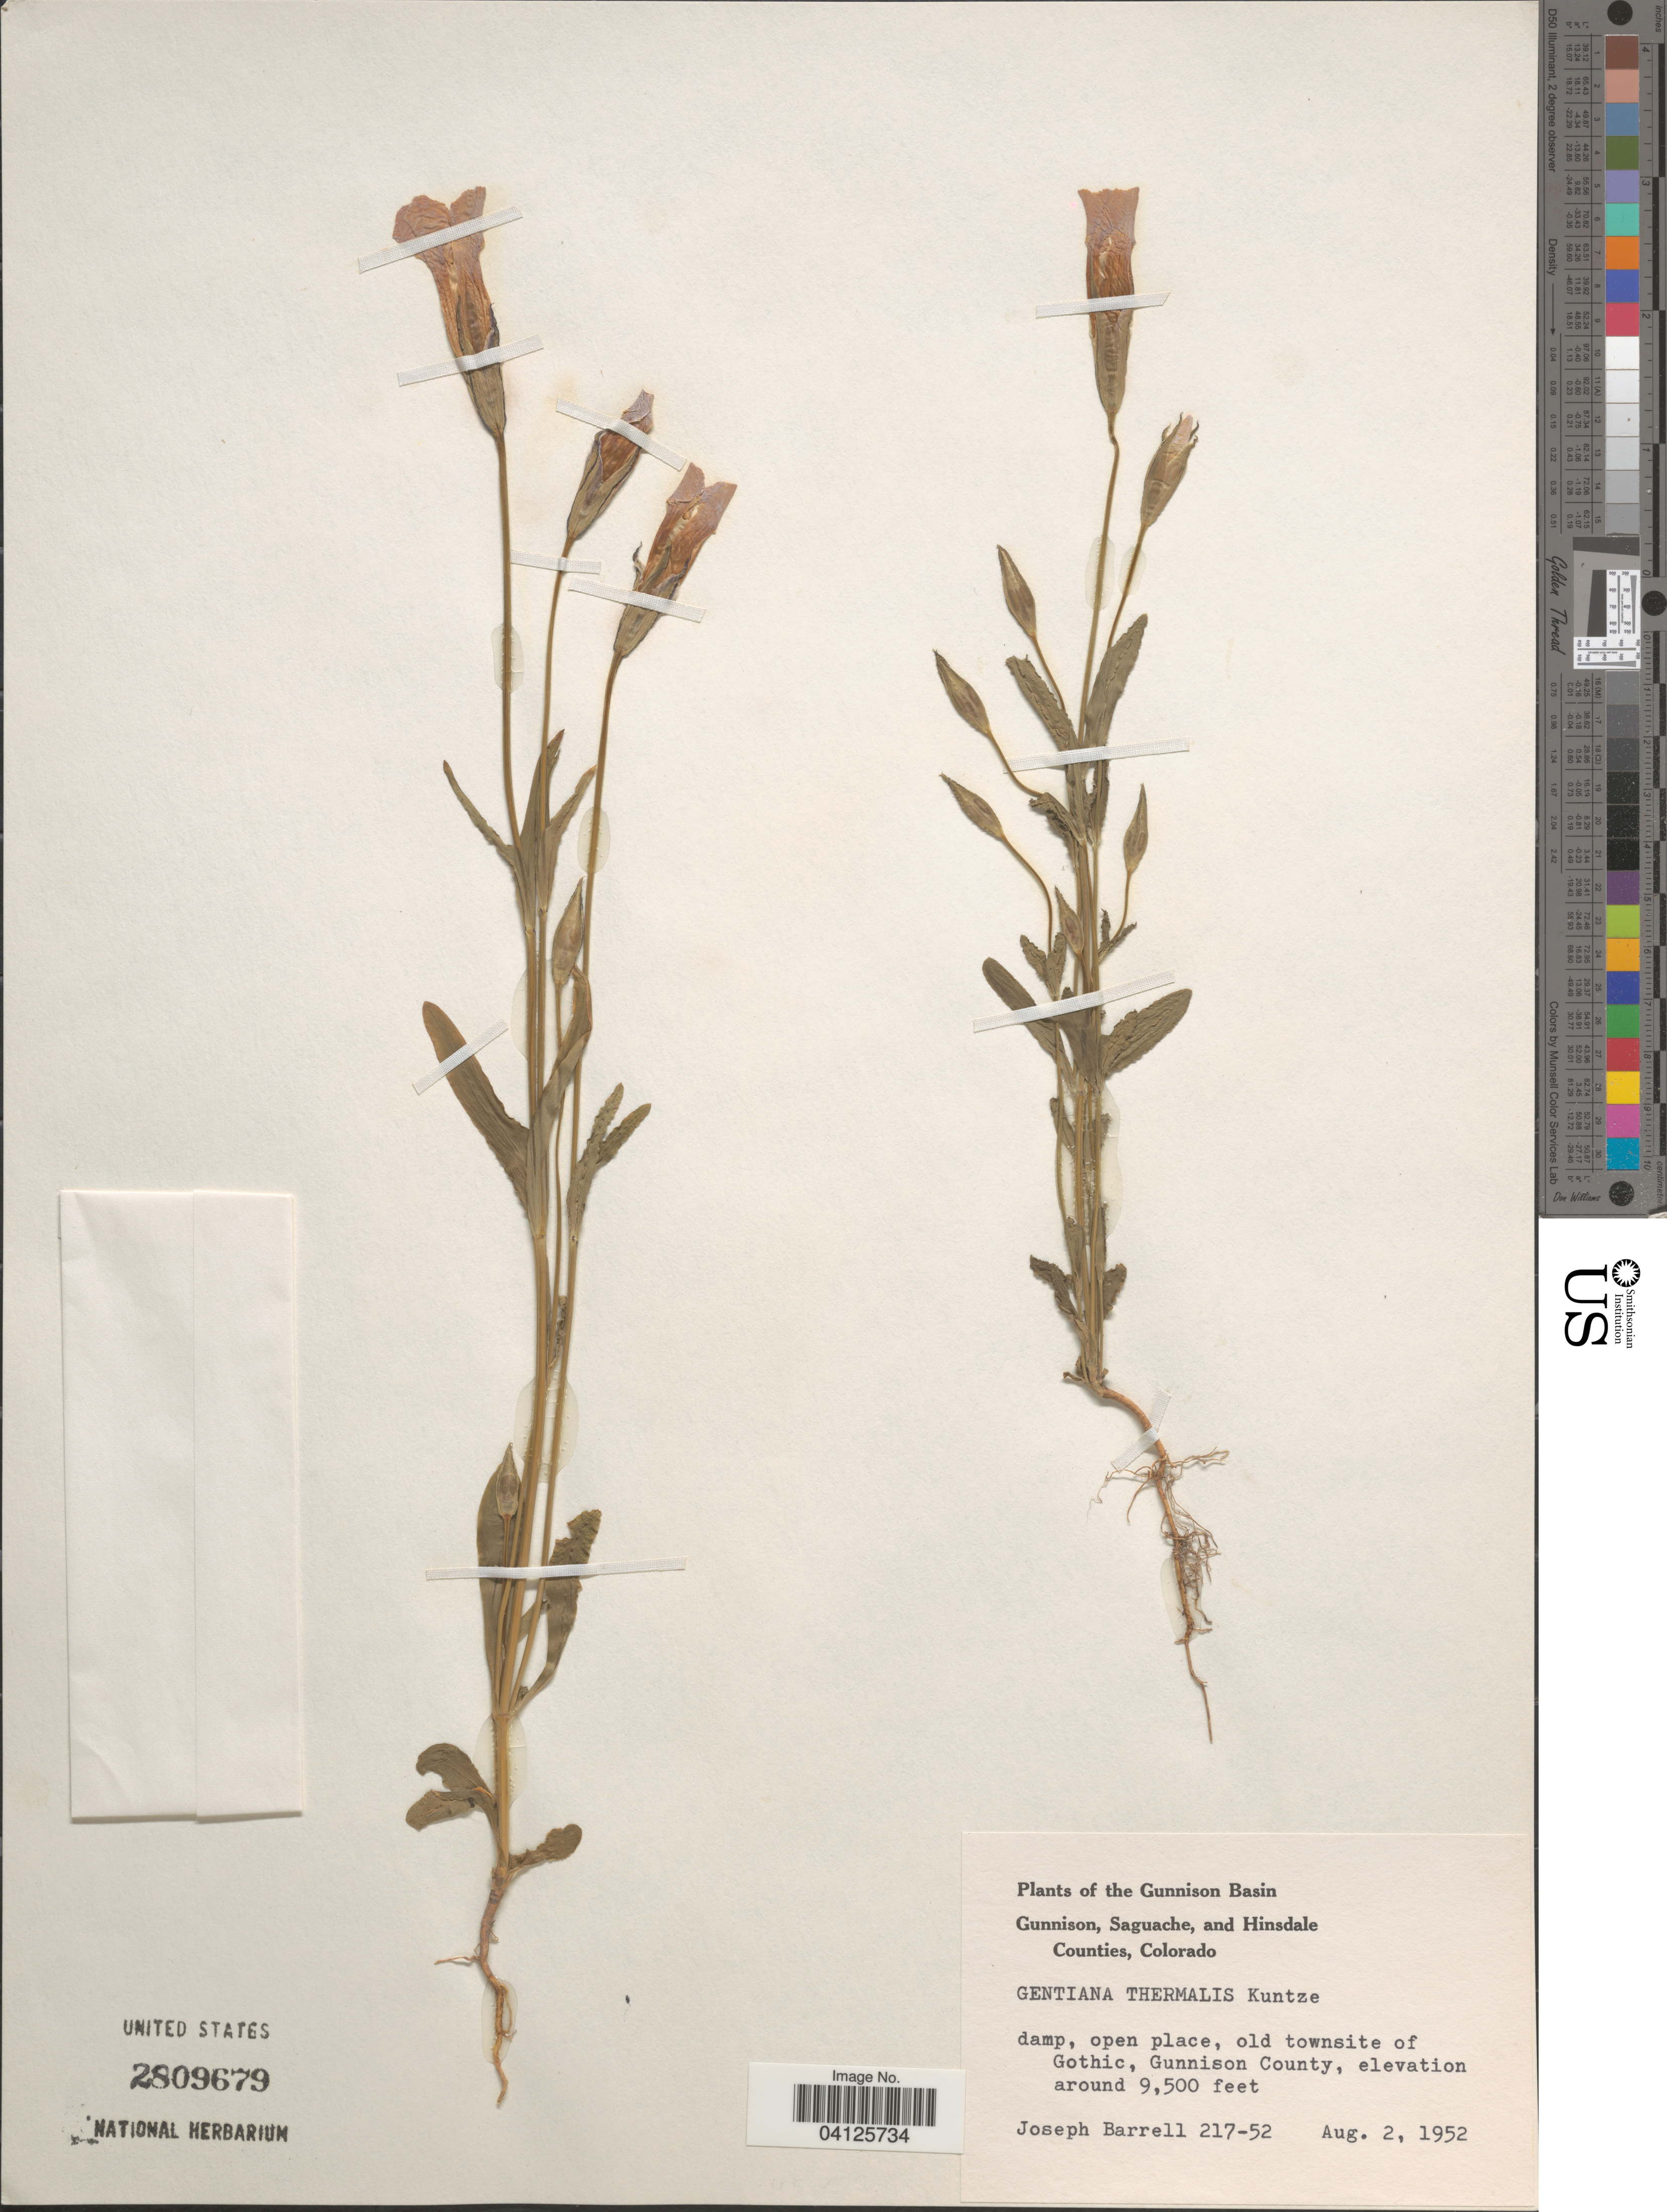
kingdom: Plantae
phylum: Tracheophyta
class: Magnoliopsida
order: Gentianales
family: Gentianaceae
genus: Gentiana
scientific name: Gentiana thermalis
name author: Kuntze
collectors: J. Barrell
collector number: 217-52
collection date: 1952-08-02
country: United States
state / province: Colorado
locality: The Gunnison Basin. Old townside of Gothic, Gunnison County.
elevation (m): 2896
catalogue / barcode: US 2809679